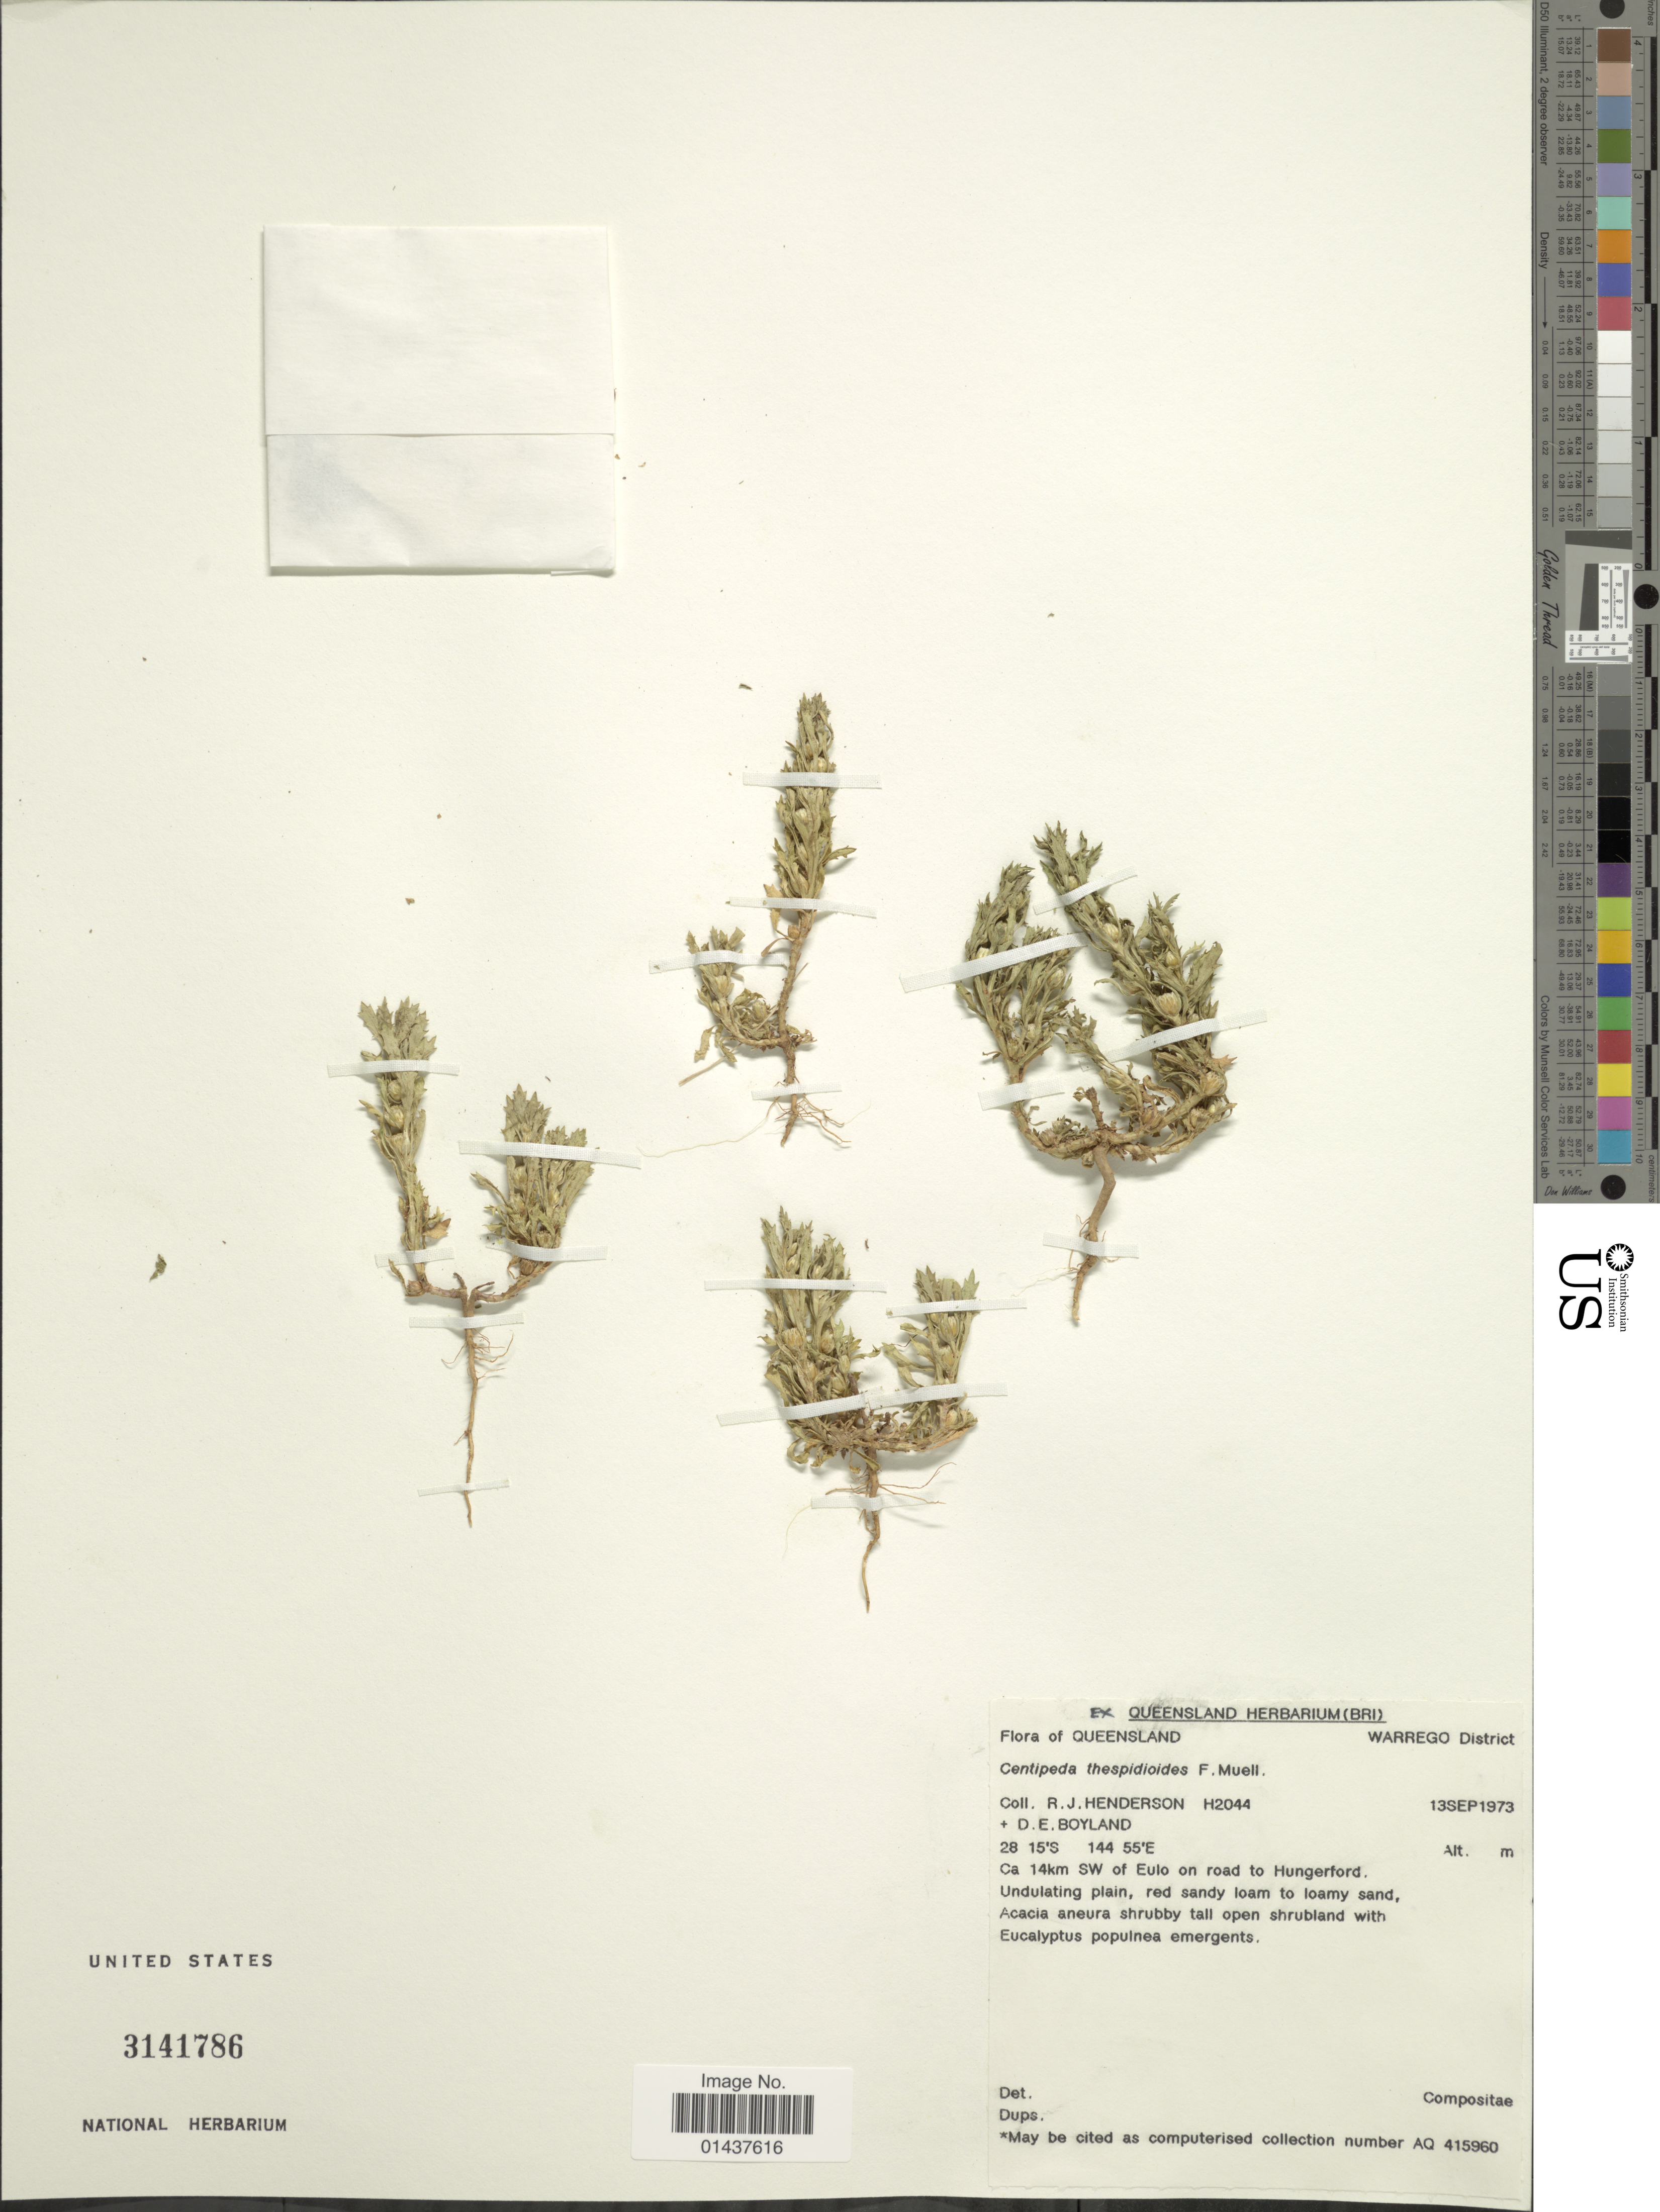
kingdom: Plantae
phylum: Tracheophyta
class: Magnoliopsida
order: Asterales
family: Asteraceae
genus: Centipeda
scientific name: Centipeda thespidioides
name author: F. Muell.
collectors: R. J. F. Henderson & D. Boyland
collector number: H2044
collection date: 1973-09-13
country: Australia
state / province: Queensland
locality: Warrego District, Ca 14km SW of Eulo on road to Hungerford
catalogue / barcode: US 3141786